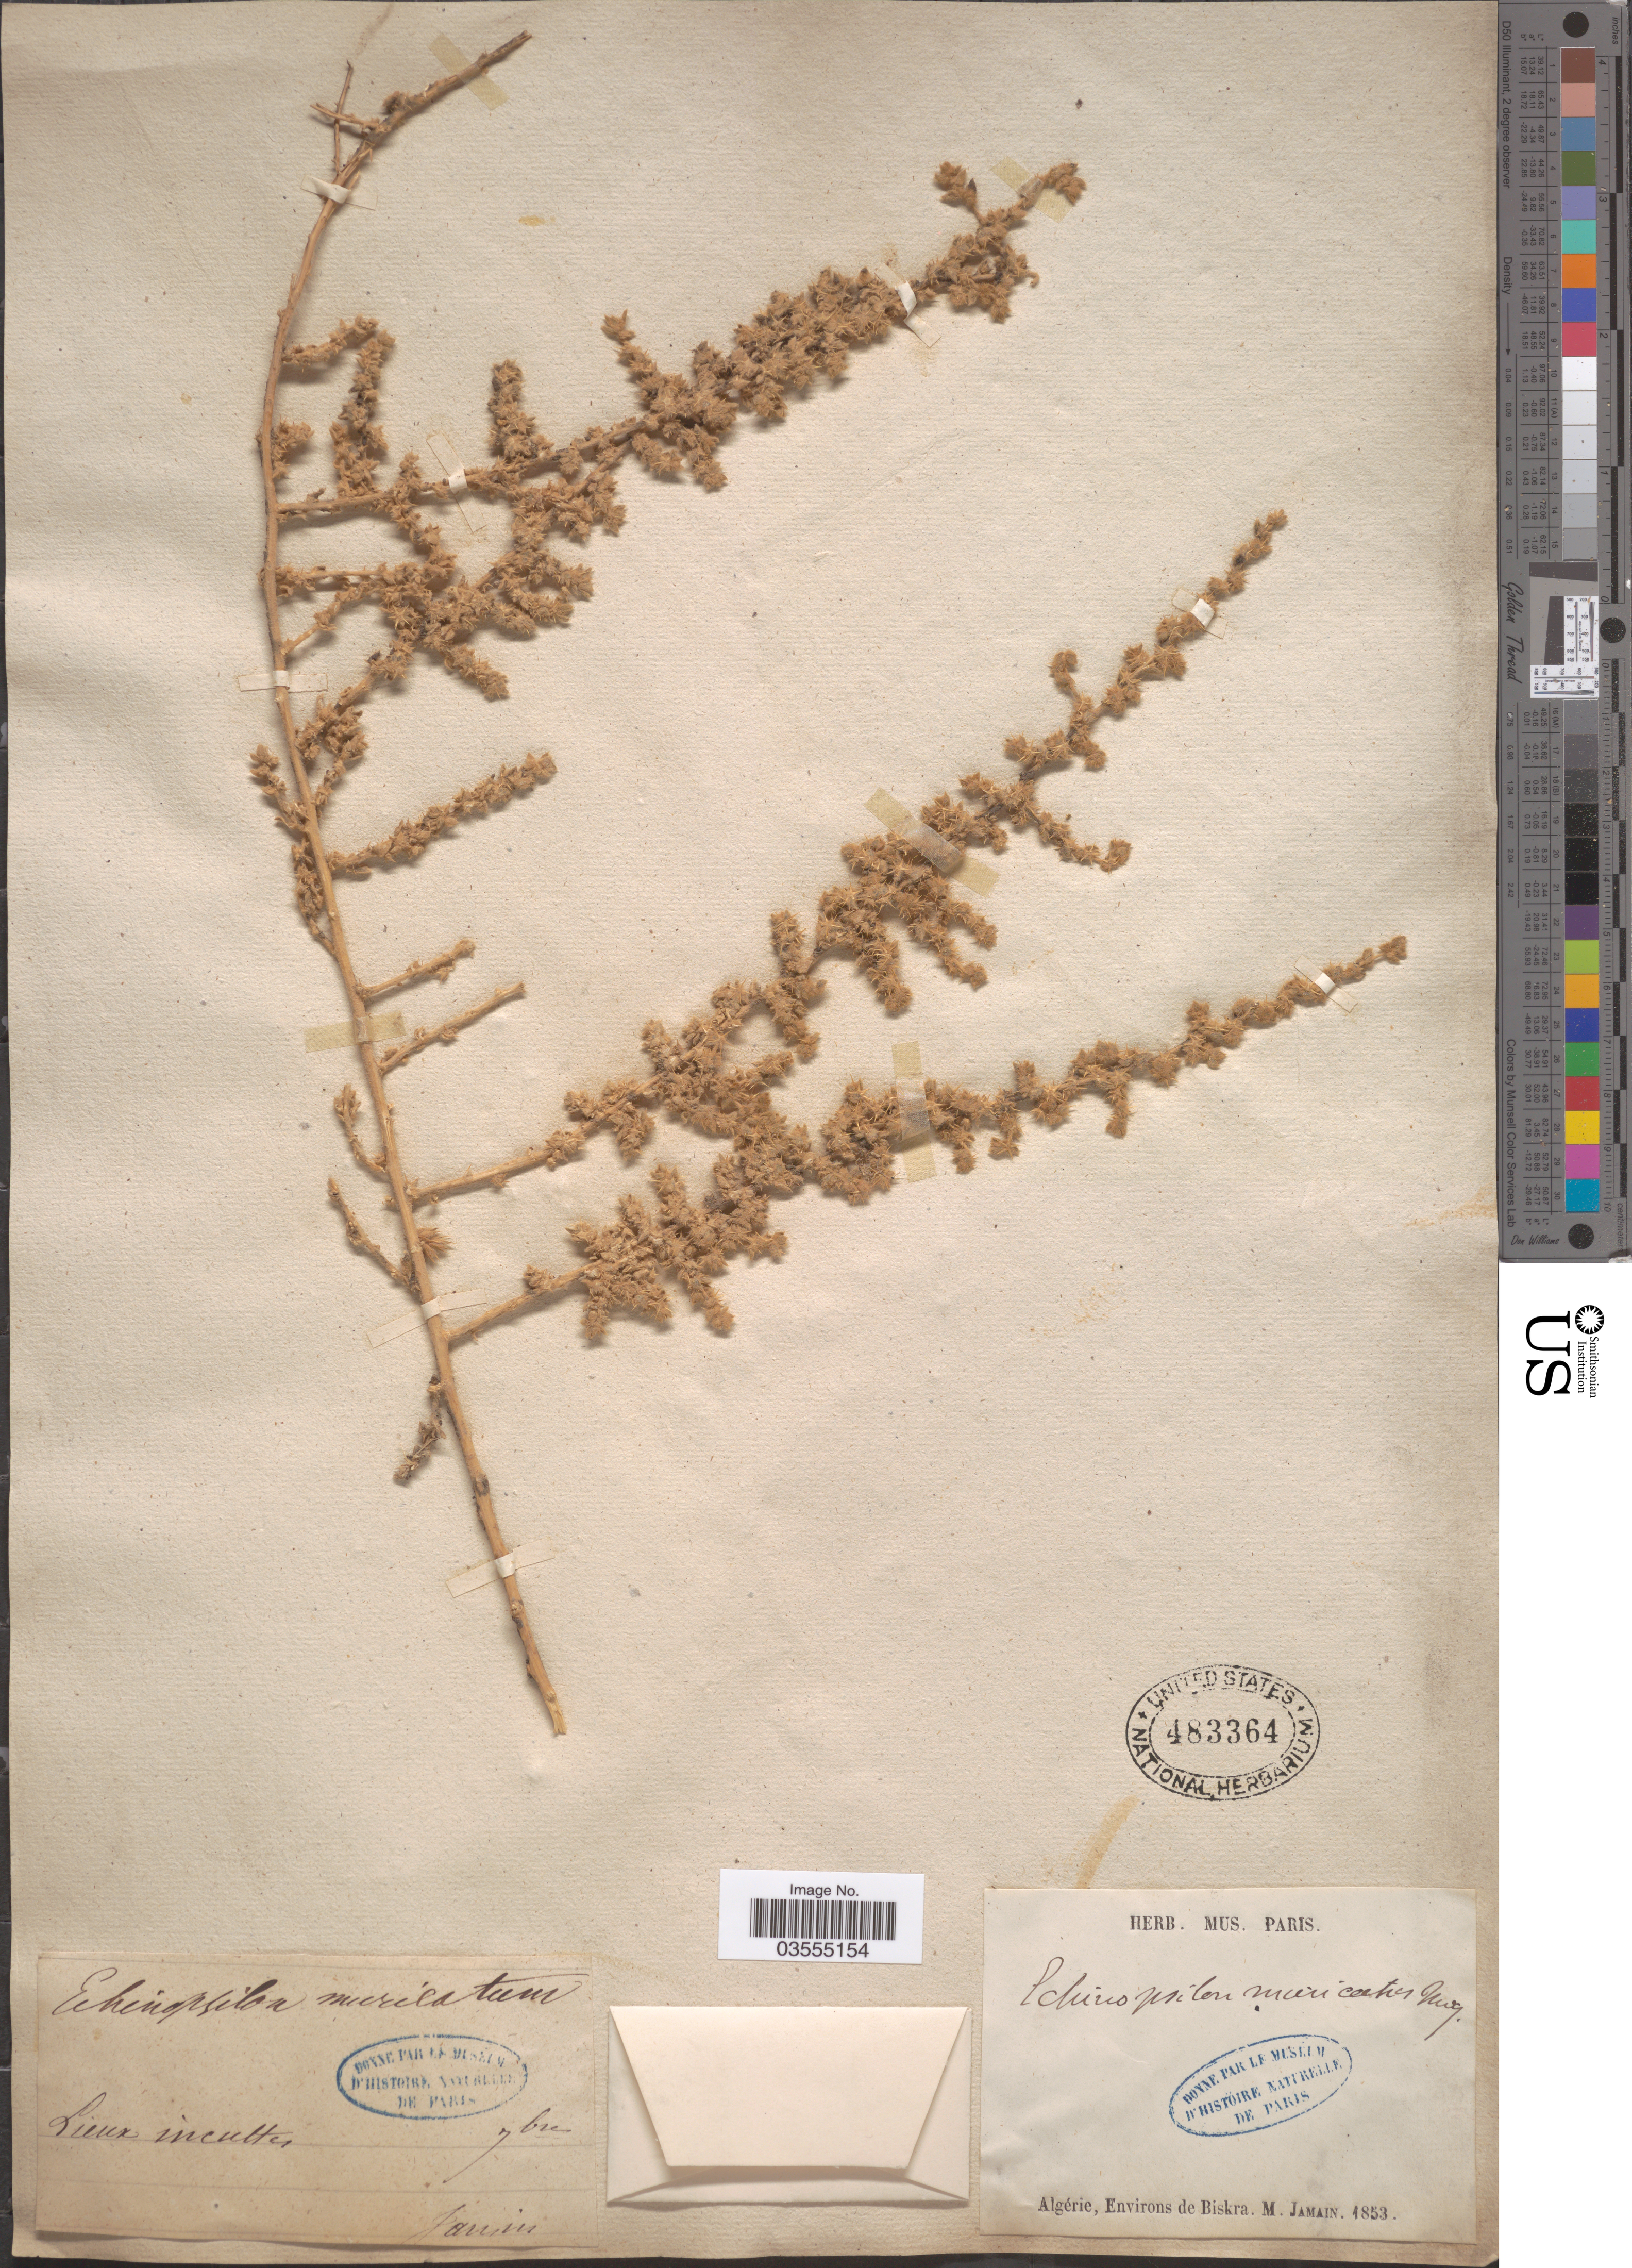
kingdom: Plantae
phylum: Tracheophyta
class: Magnoliopsida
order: Caryophyllales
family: Amaranthaceae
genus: Bassia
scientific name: Bassia muricata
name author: (L.) Asch.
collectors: M. Jamain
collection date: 1853-09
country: Algeria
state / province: Biskra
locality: Lieux incultes. Environs de Biskra.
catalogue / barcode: US 483364